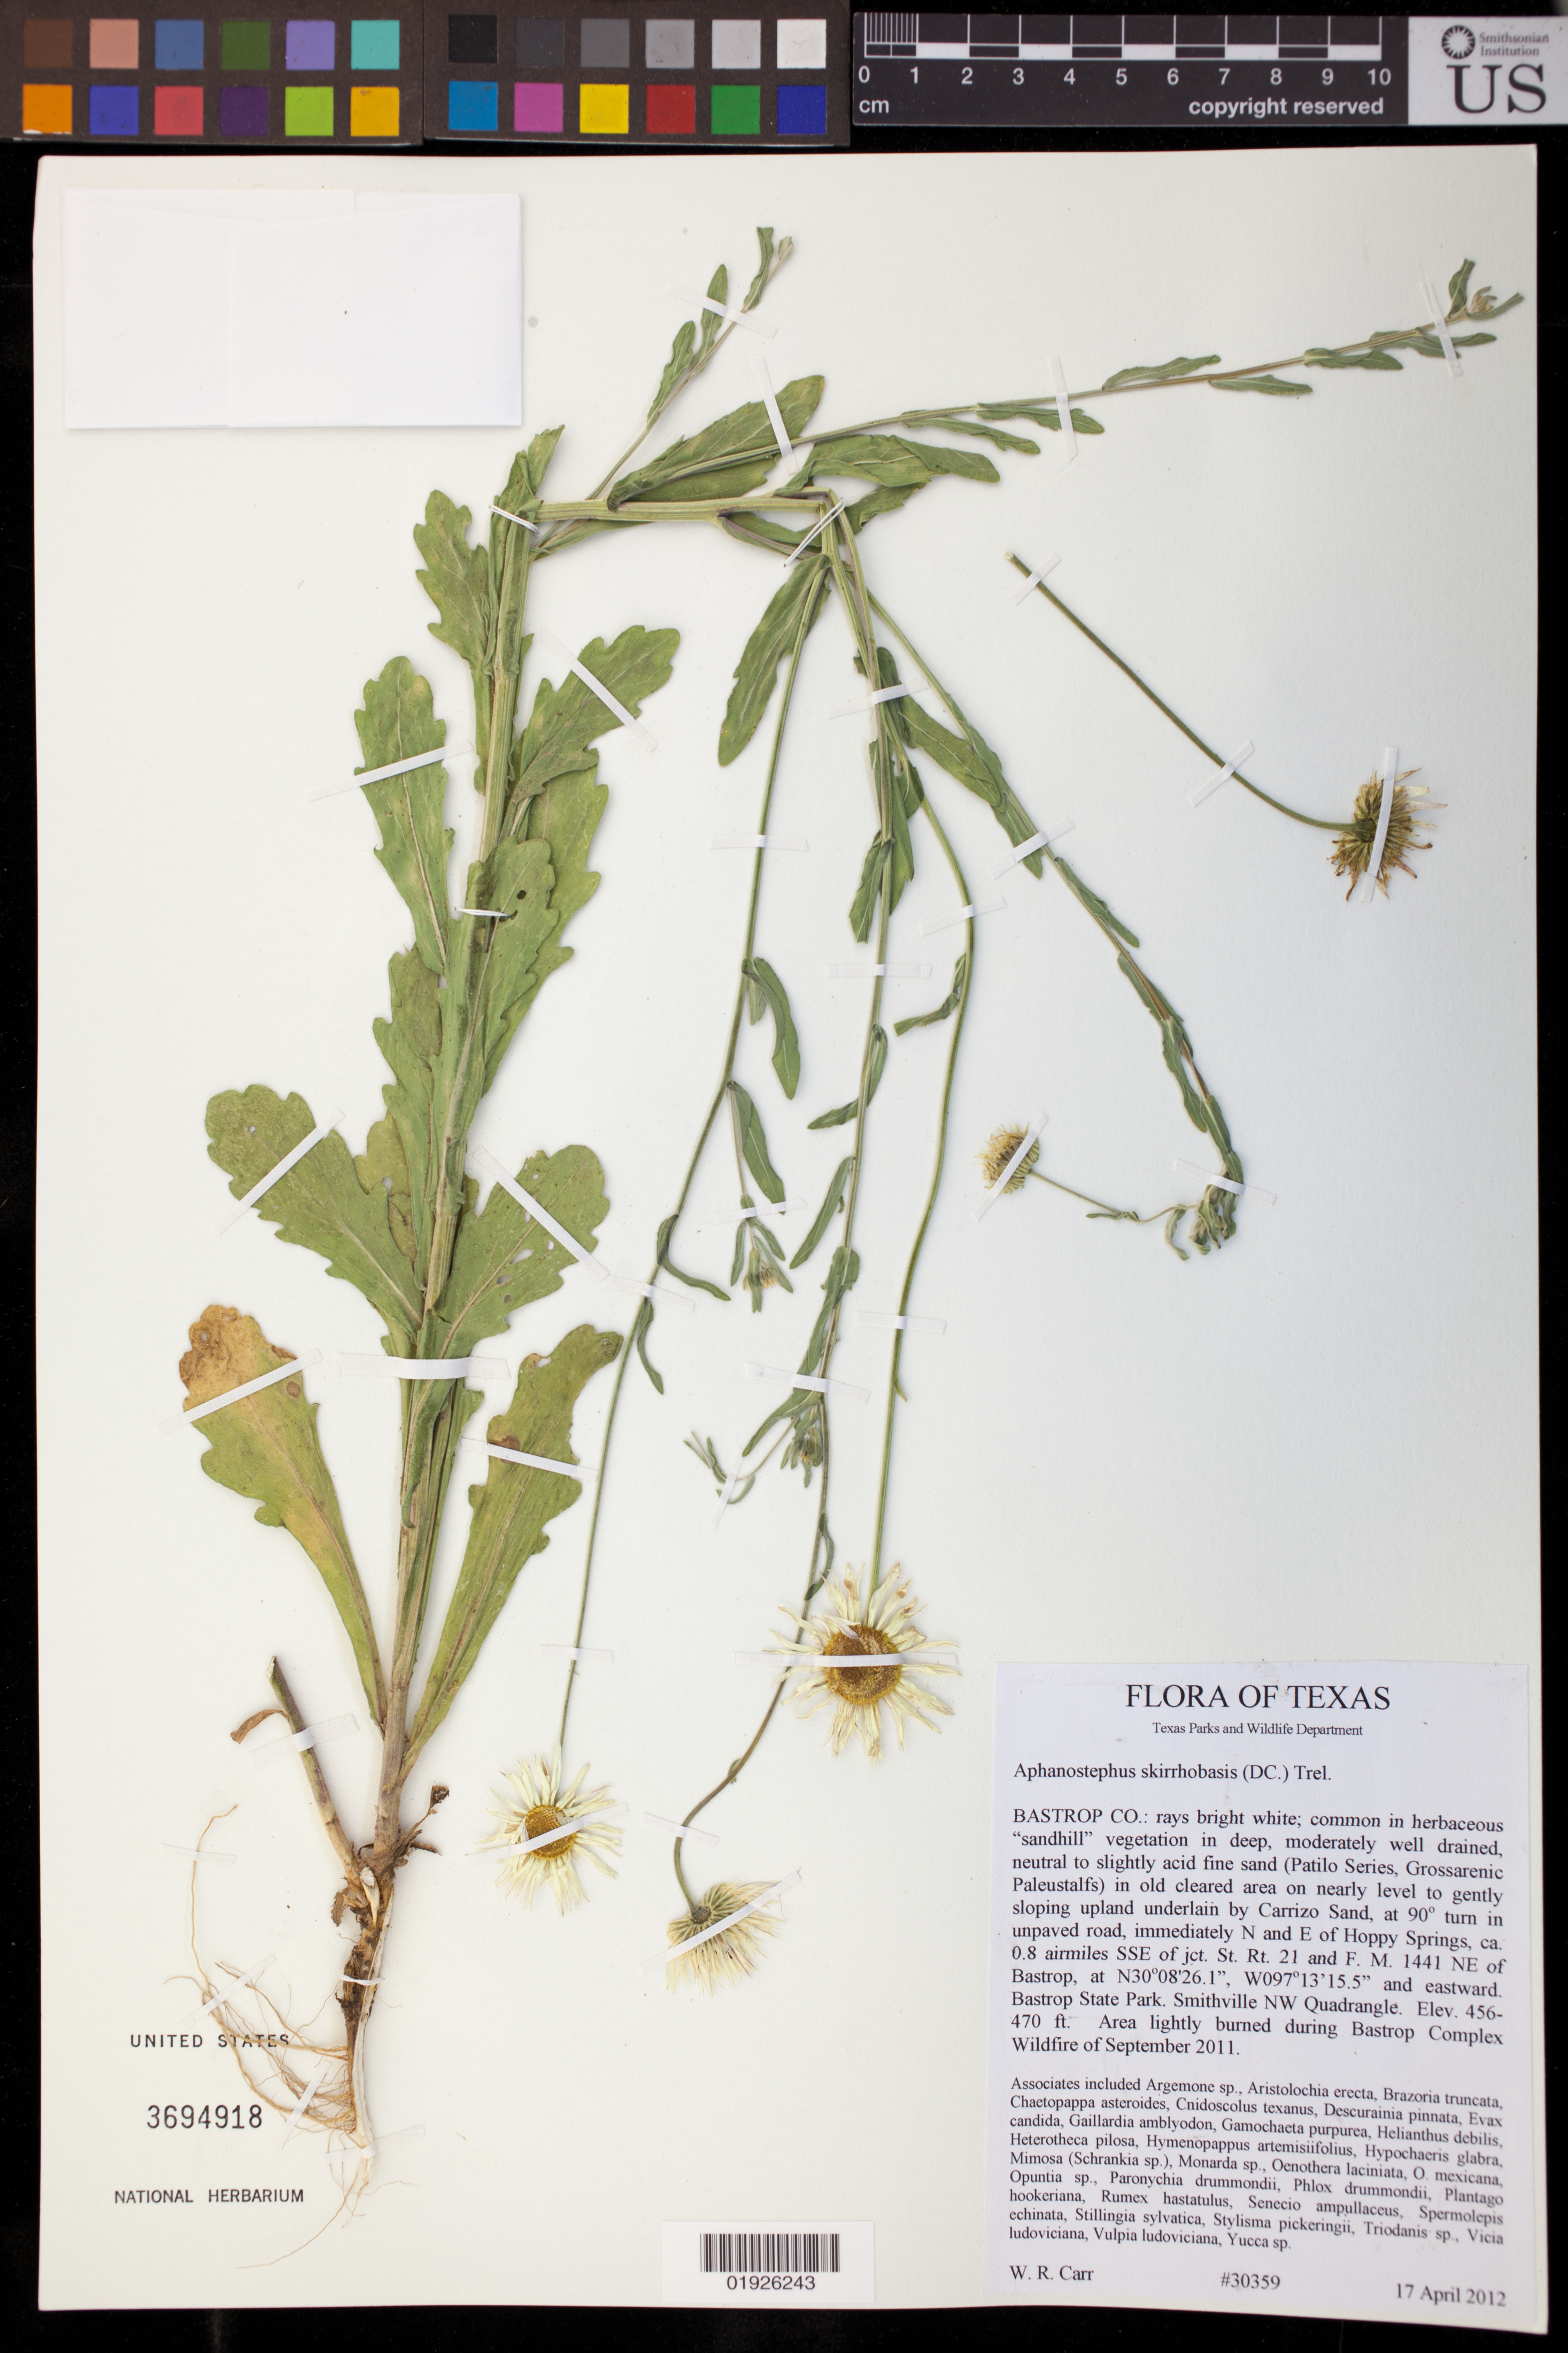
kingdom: Plantae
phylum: Tracheophyta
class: Magnoliopsida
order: Asterales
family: Asteraceae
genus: Aphanostephus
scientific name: Aphanostephus skirrhobasis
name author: (DC.) Trel. ex Coville & Branner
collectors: W. Carr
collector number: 30359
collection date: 2012-04-17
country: United States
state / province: Texas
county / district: Bastrop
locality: Immediately N and E of Hoppy Springs, ca. 0.8 airmiles SSE of jct. St. Rt. 21 and F. M. 1441 NE of Bastrop. Bastrop State Park. Smithville NW Quadrangle.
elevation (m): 139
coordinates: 30 08 26.1 N, 097 13 15.5 W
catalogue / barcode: US 3694918